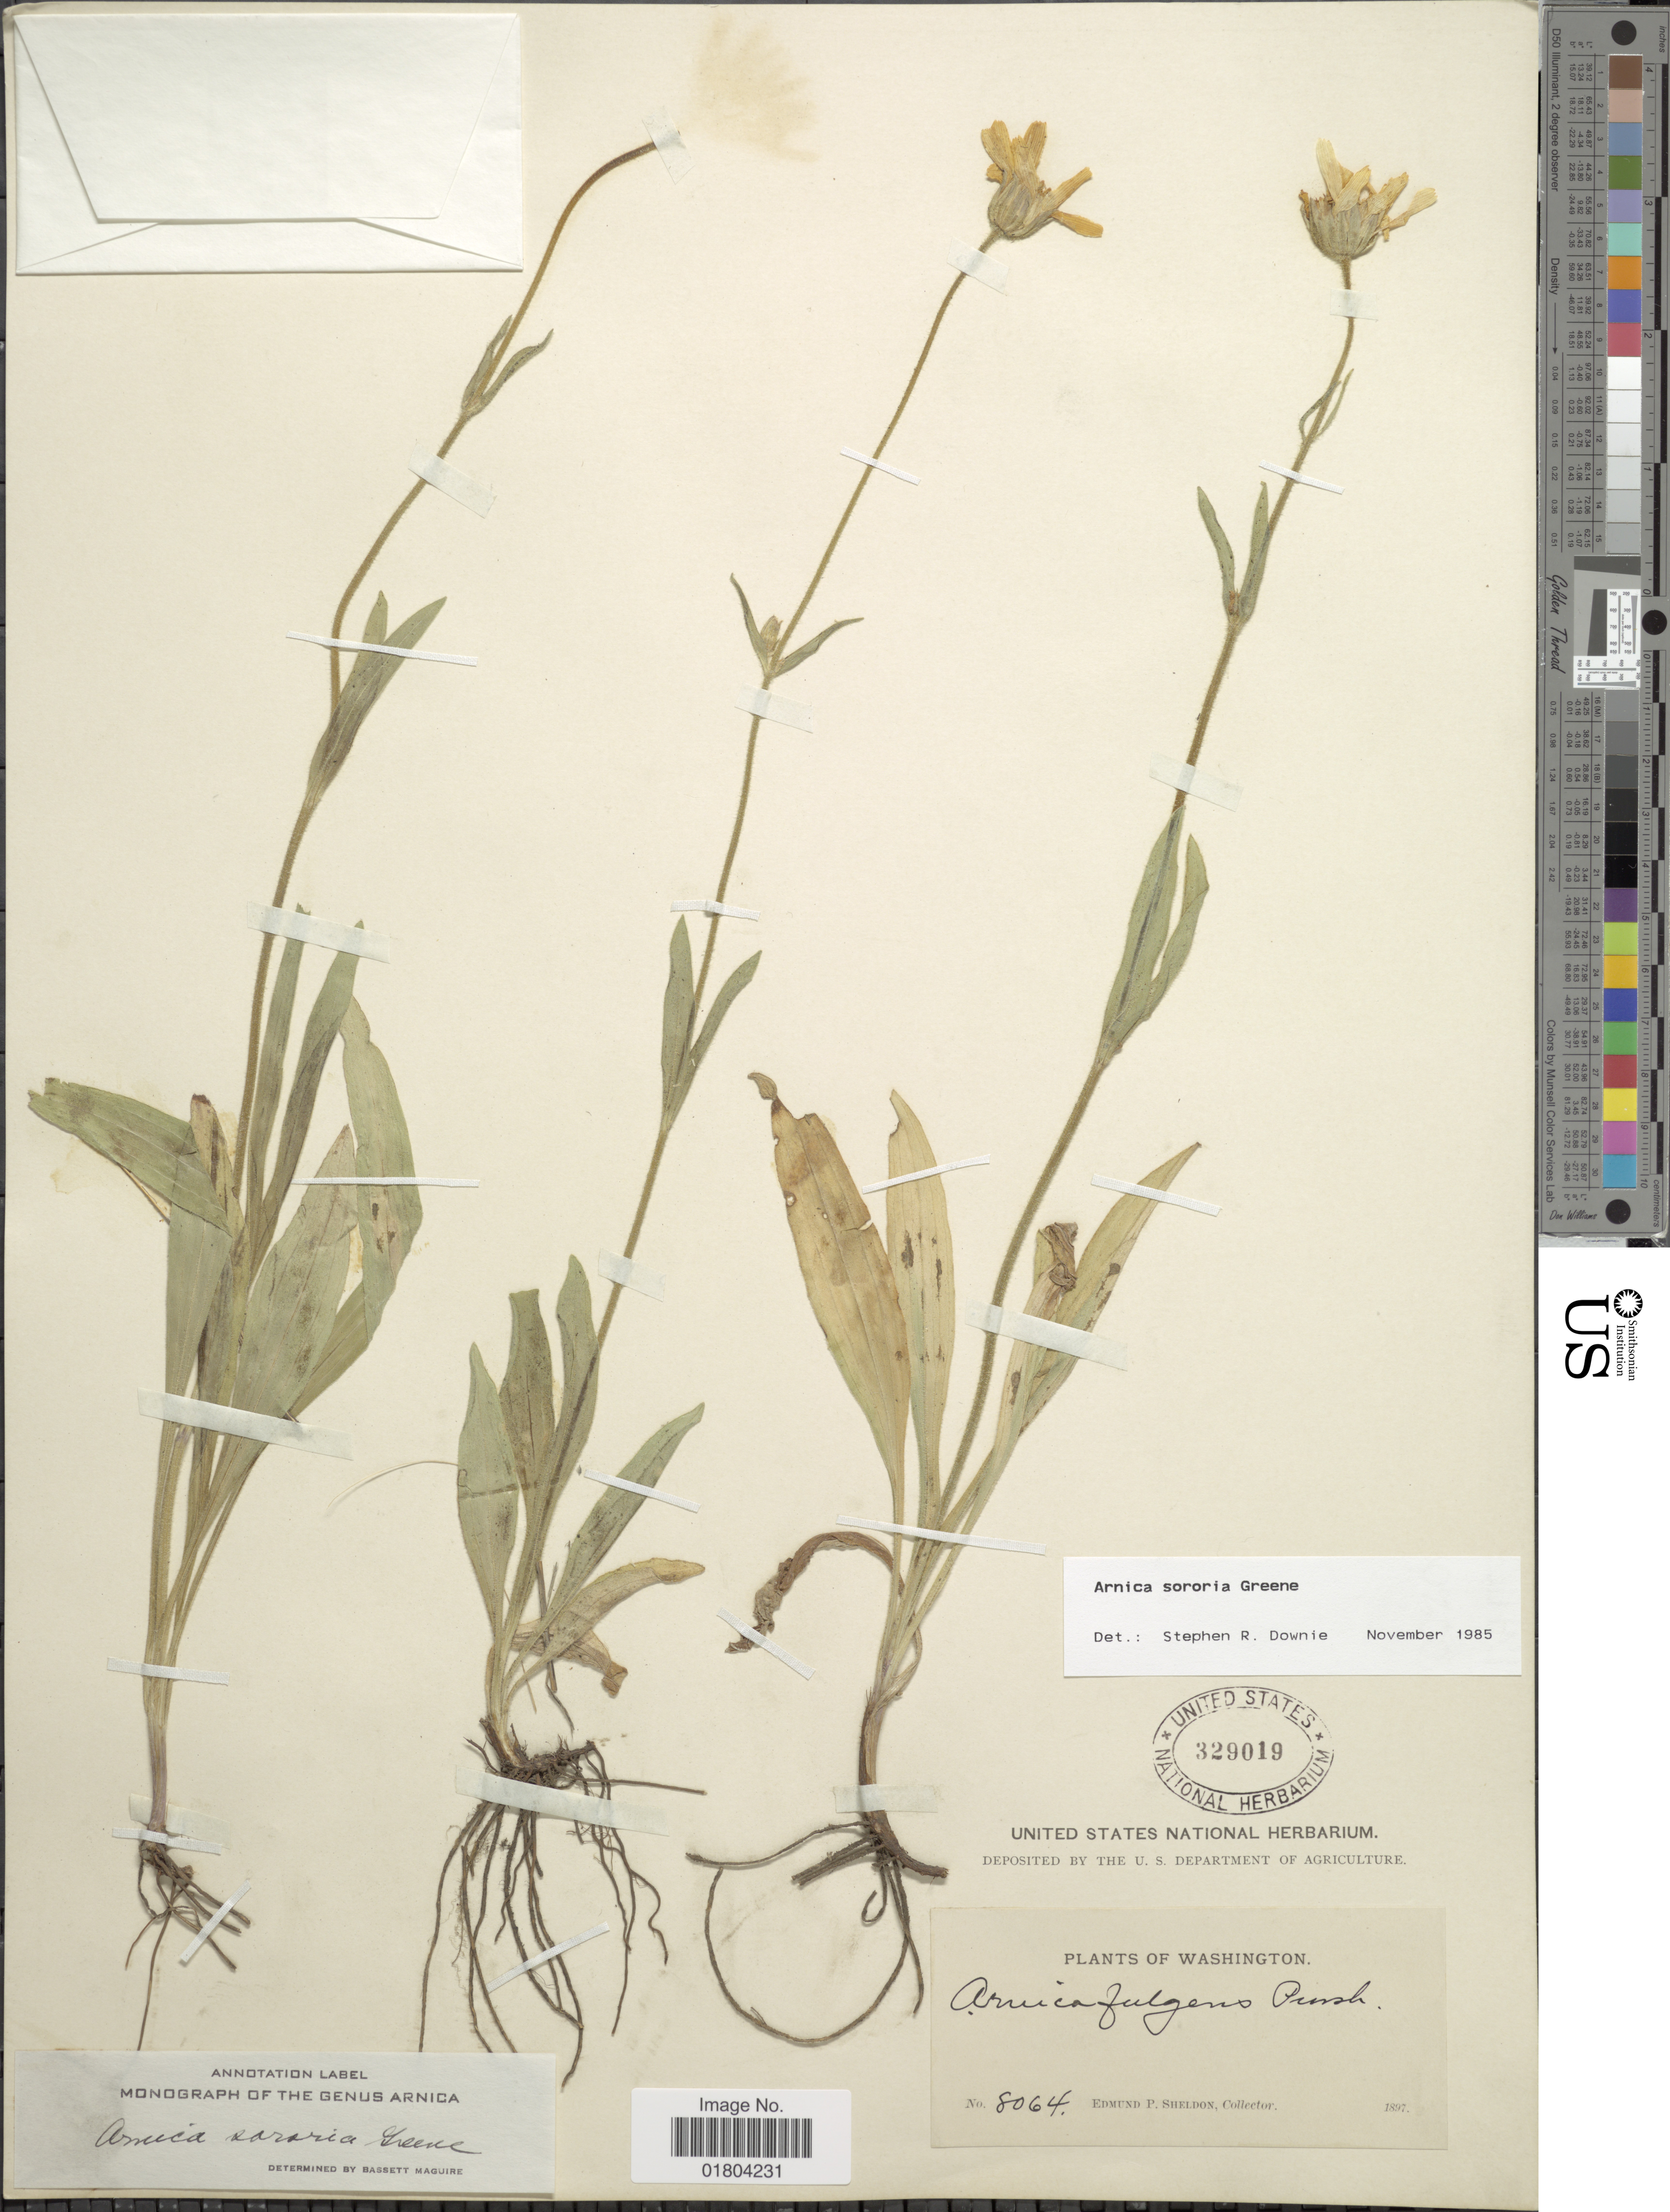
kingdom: Plantae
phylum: Tracheophyta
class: Magnoliopsida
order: Asterales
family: Asteraceae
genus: Arnica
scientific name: Arnica sororia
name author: Greene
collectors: E. P. Sheldon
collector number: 8064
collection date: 1897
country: United States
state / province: Washington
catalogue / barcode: US 329019